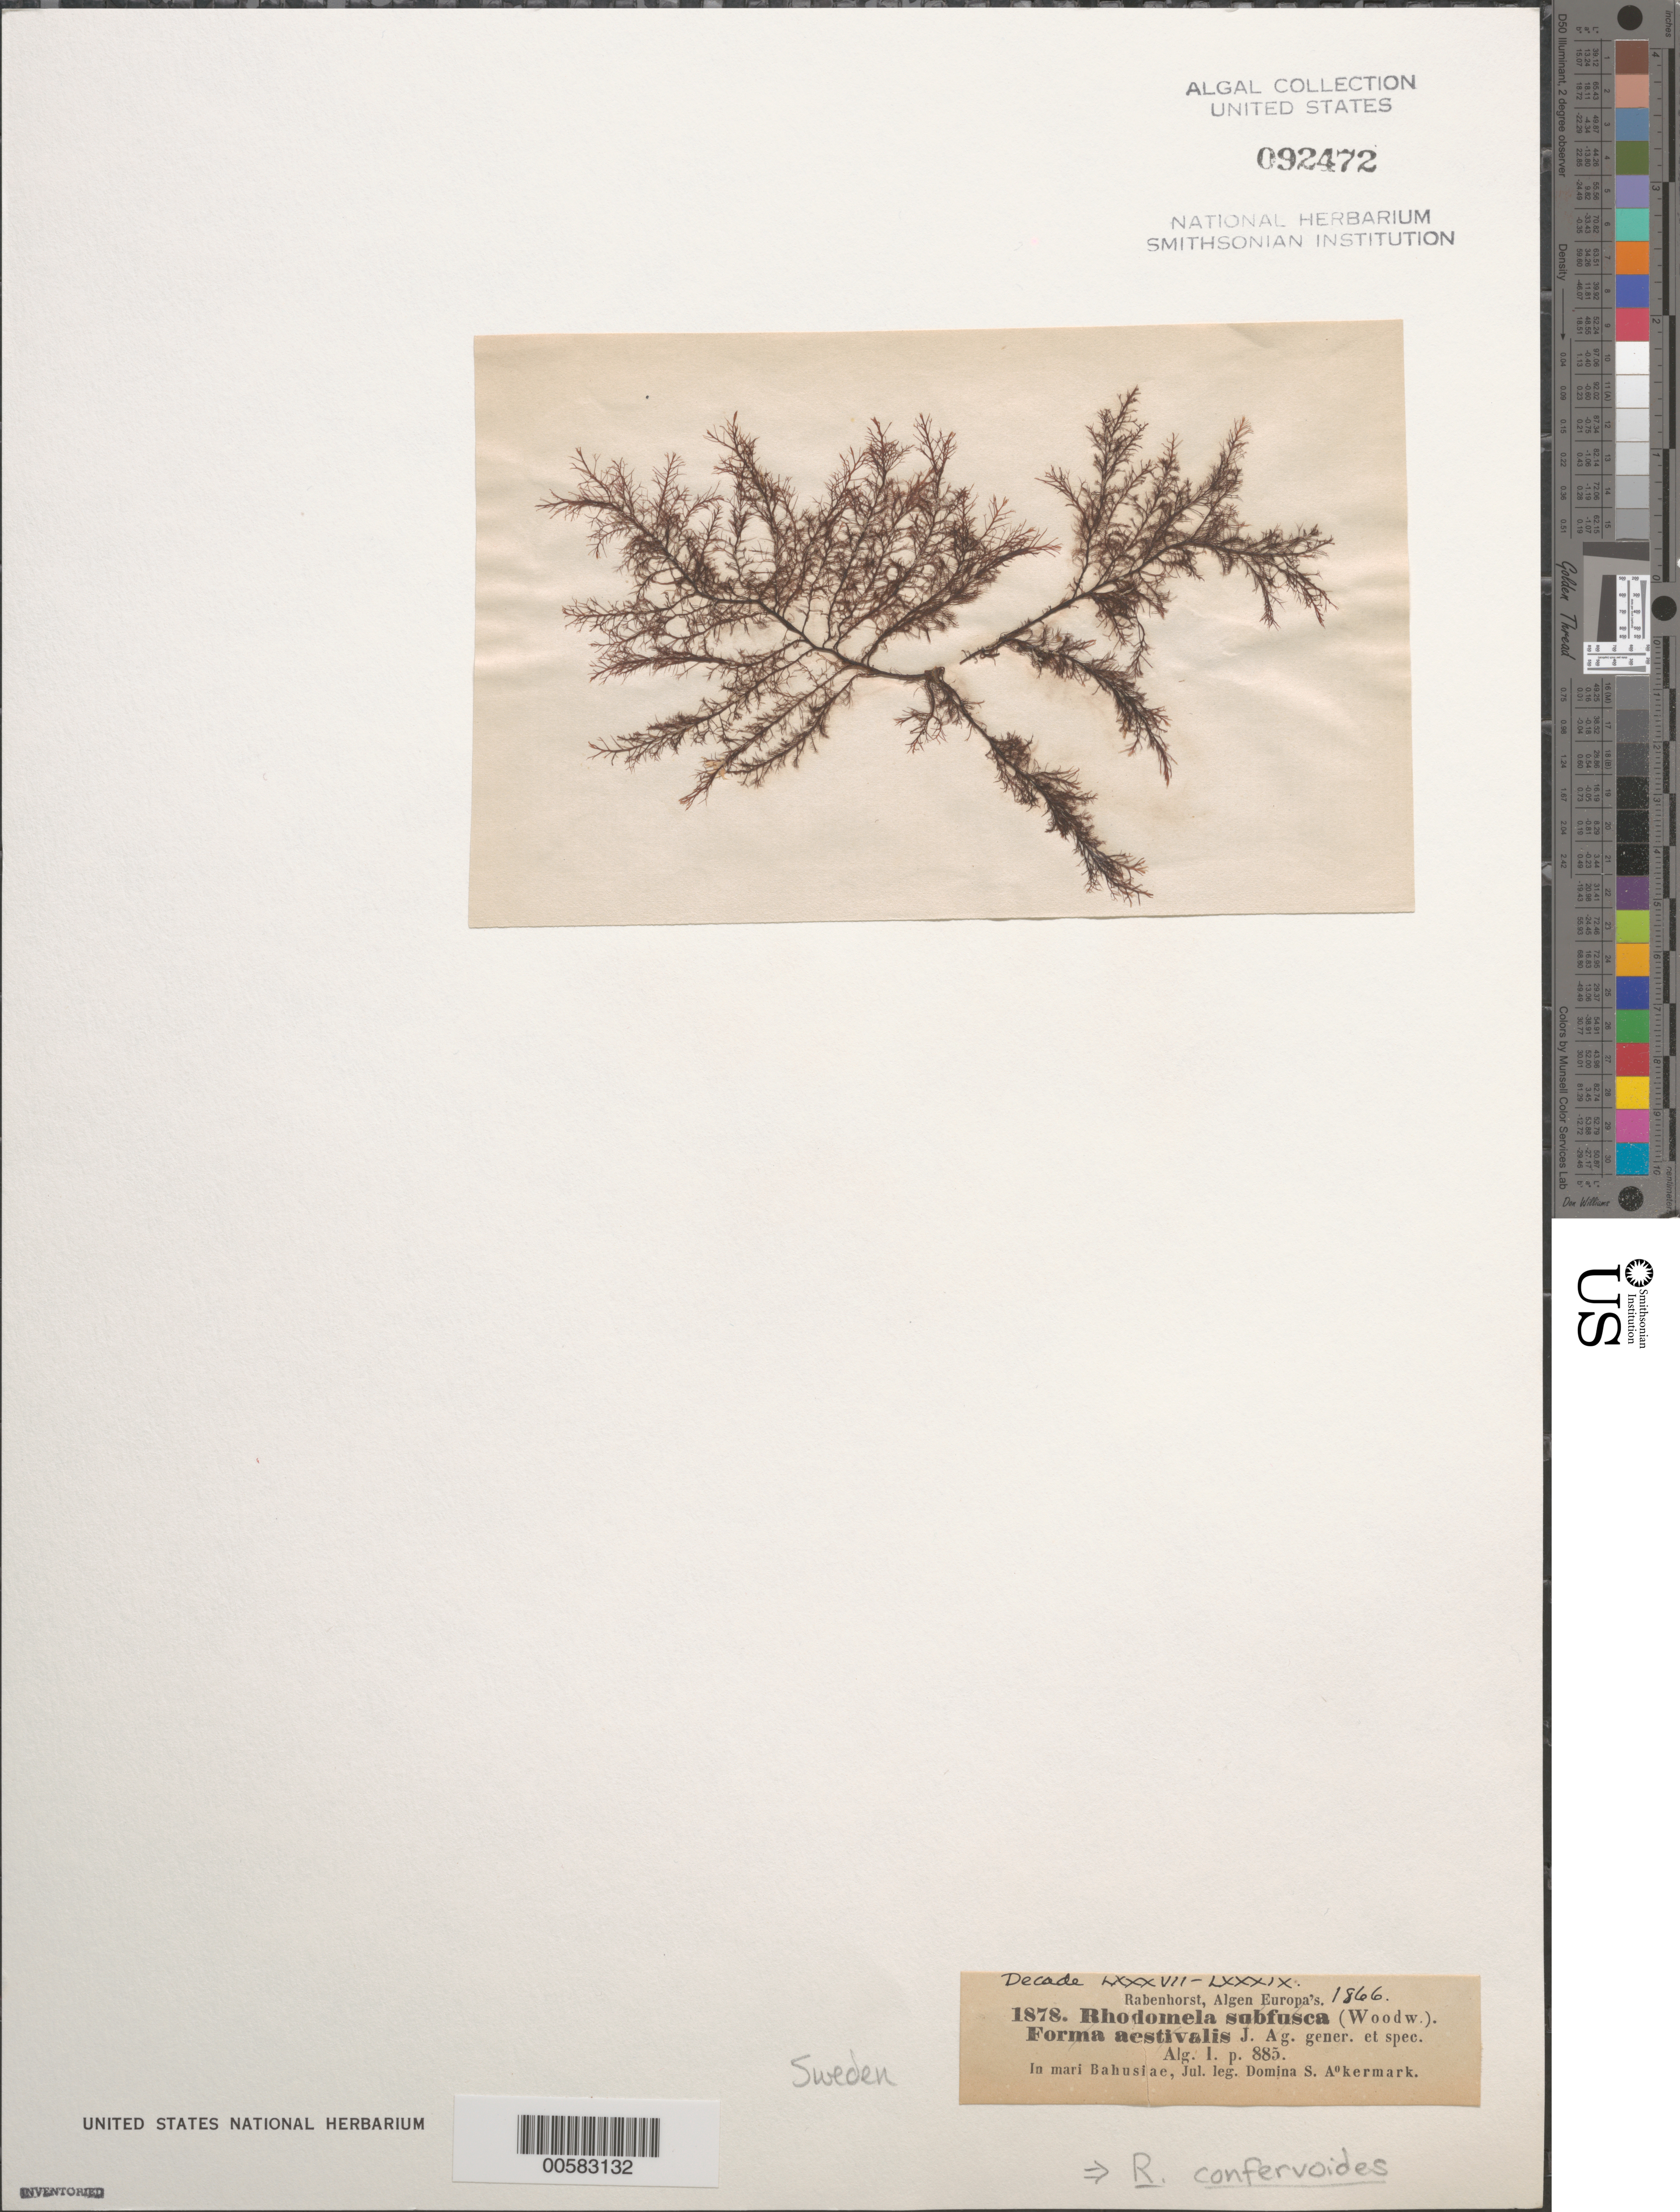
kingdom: Plantae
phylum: Rhodophyta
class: Florideophyceae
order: Ceramiales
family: Rhodomelaceae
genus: Rhodomela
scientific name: Rhodomela confervoides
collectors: S. Akermark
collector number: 1878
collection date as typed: Jul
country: Sweden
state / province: Västra Götaland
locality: Bohus bay (mari bahusiae)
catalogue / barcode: US 92472